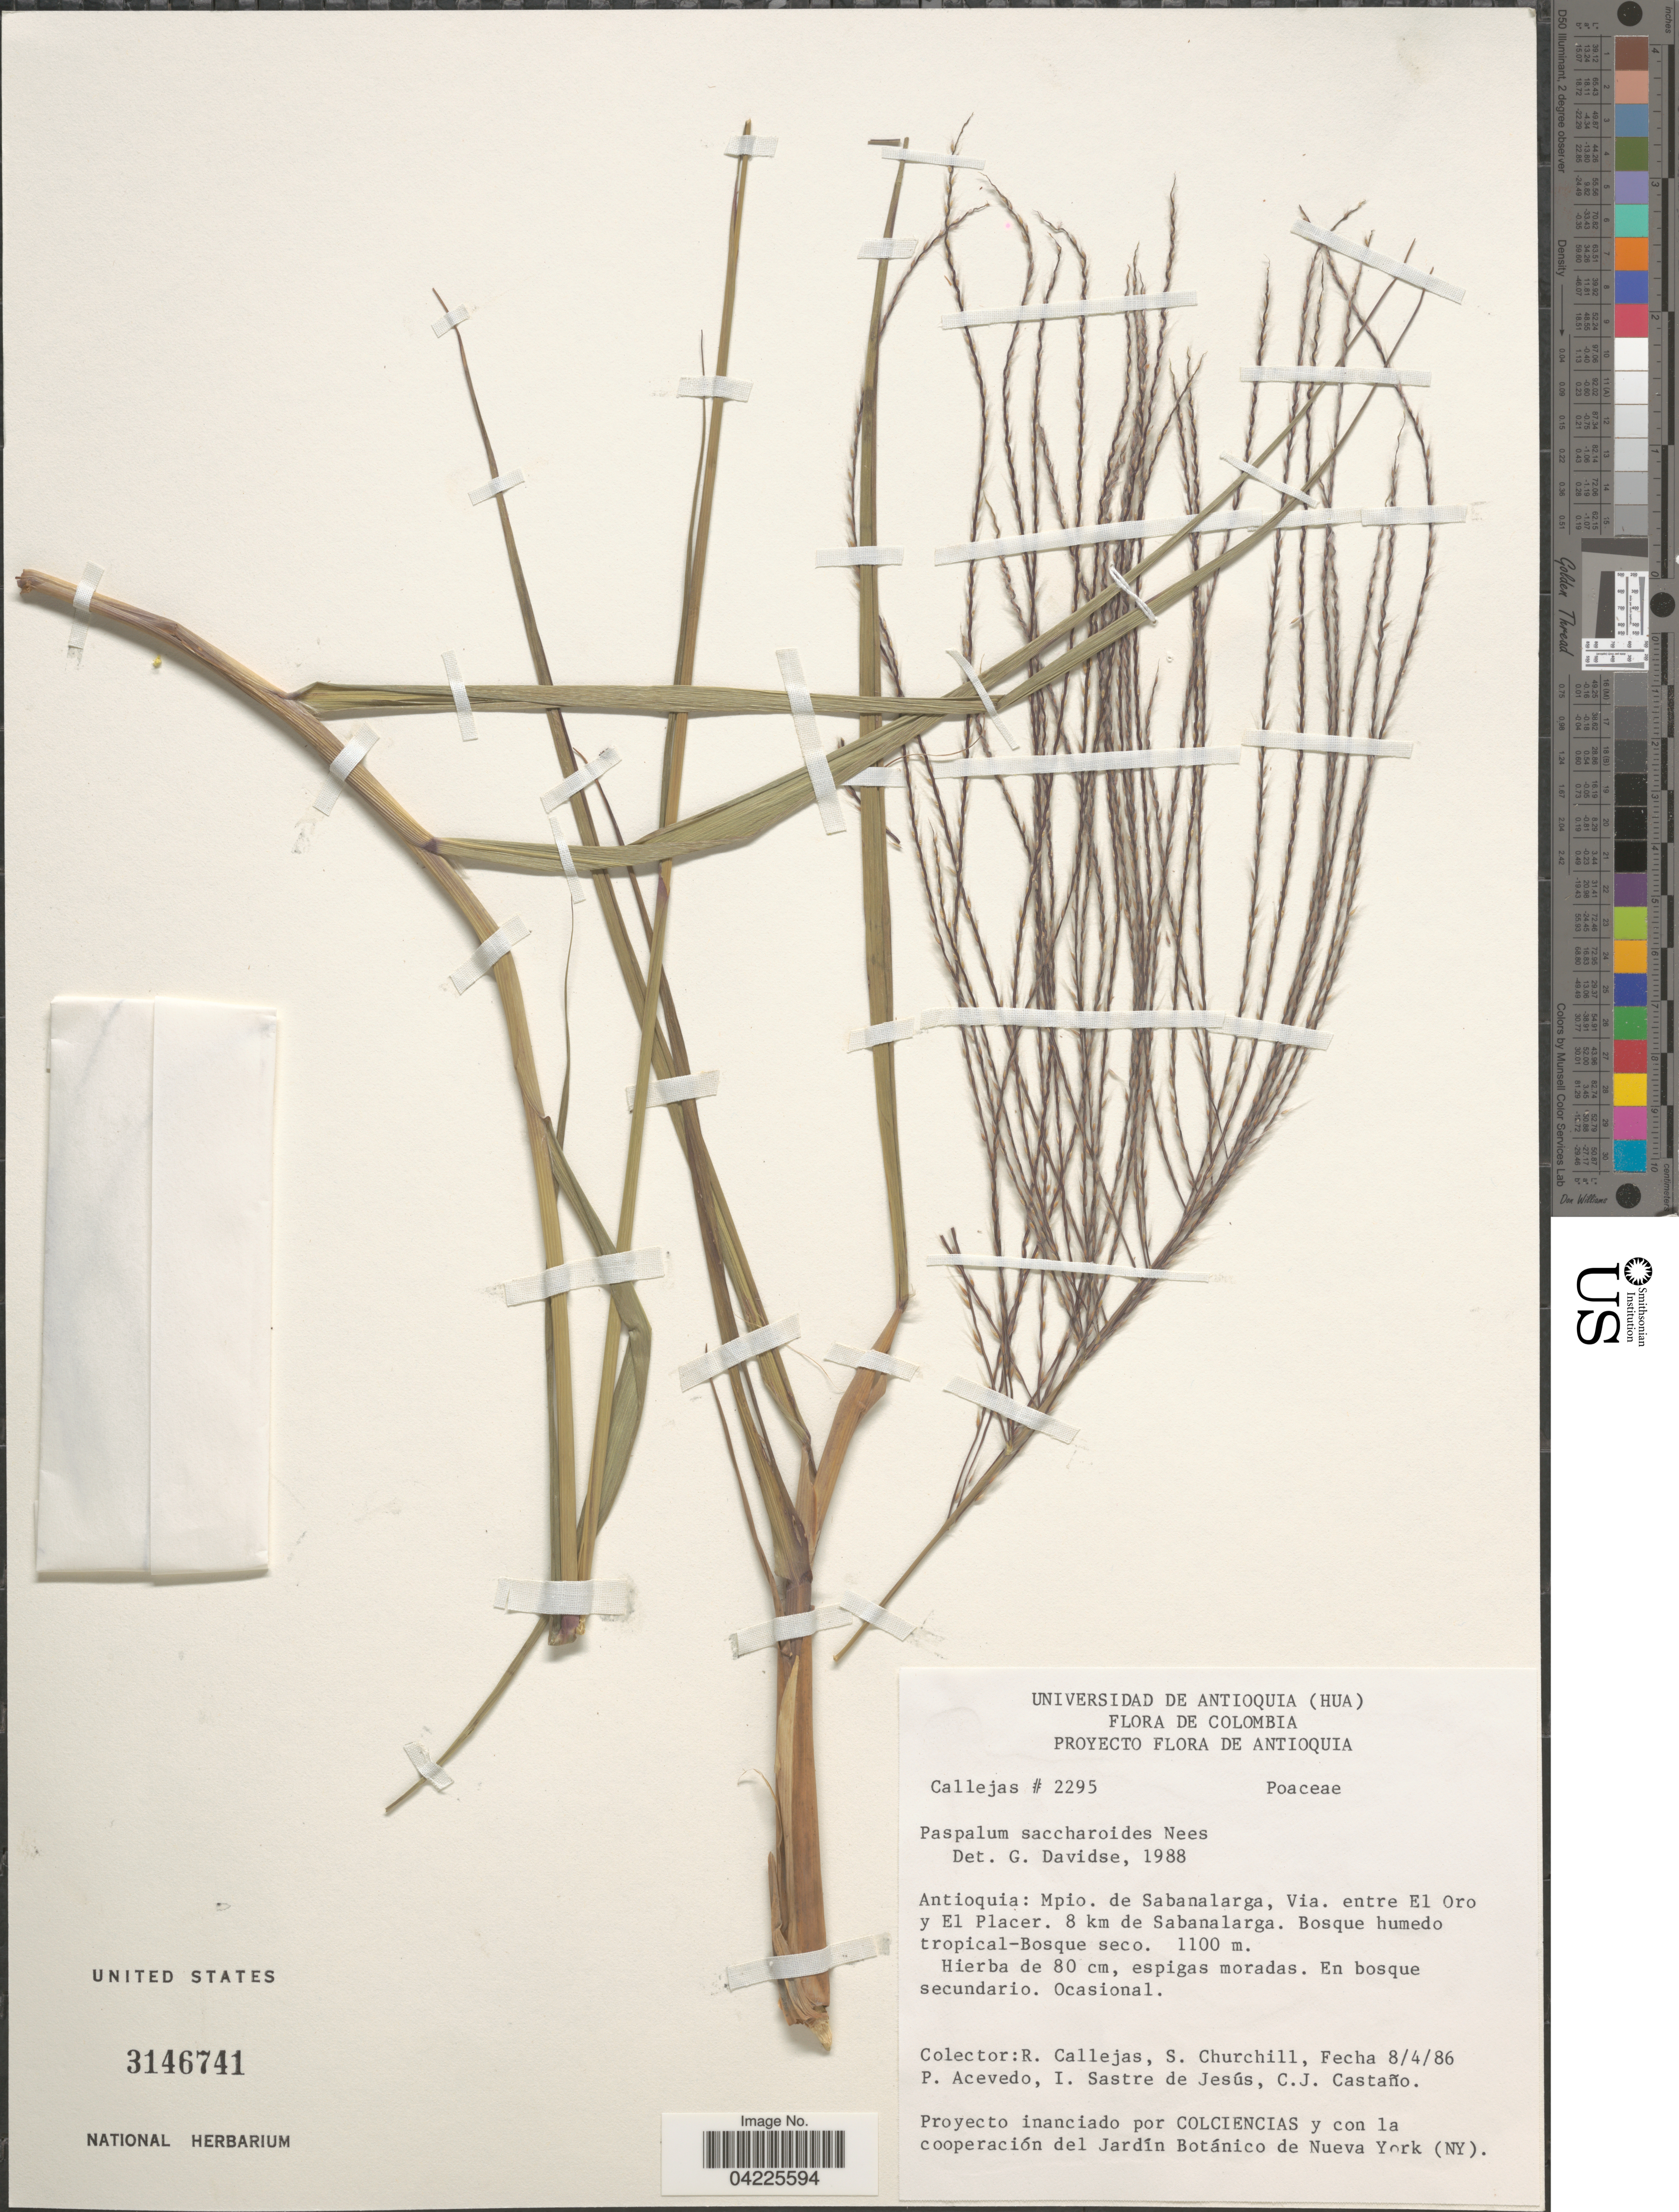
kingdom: Plantae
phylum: Tracheophyta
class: Liliopsida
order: Poales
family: Poaceae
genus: Paspalum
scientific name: Paspalum saccharoides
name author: Nees ex Trin.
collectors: R. Callejas, S. Churchill, P. Acevedo-Rodr., I. Sastre-de Jesús & C. Castaño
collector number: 2295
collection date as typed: Transcribed d/m/y: 8/4/86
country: Colombia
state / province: Antioquia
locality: Mpio. de Sabanalarga, Via. entre El Oro y El Placer. 8 km de Sabanalarga.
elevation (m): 1100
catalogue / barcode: US 3146741